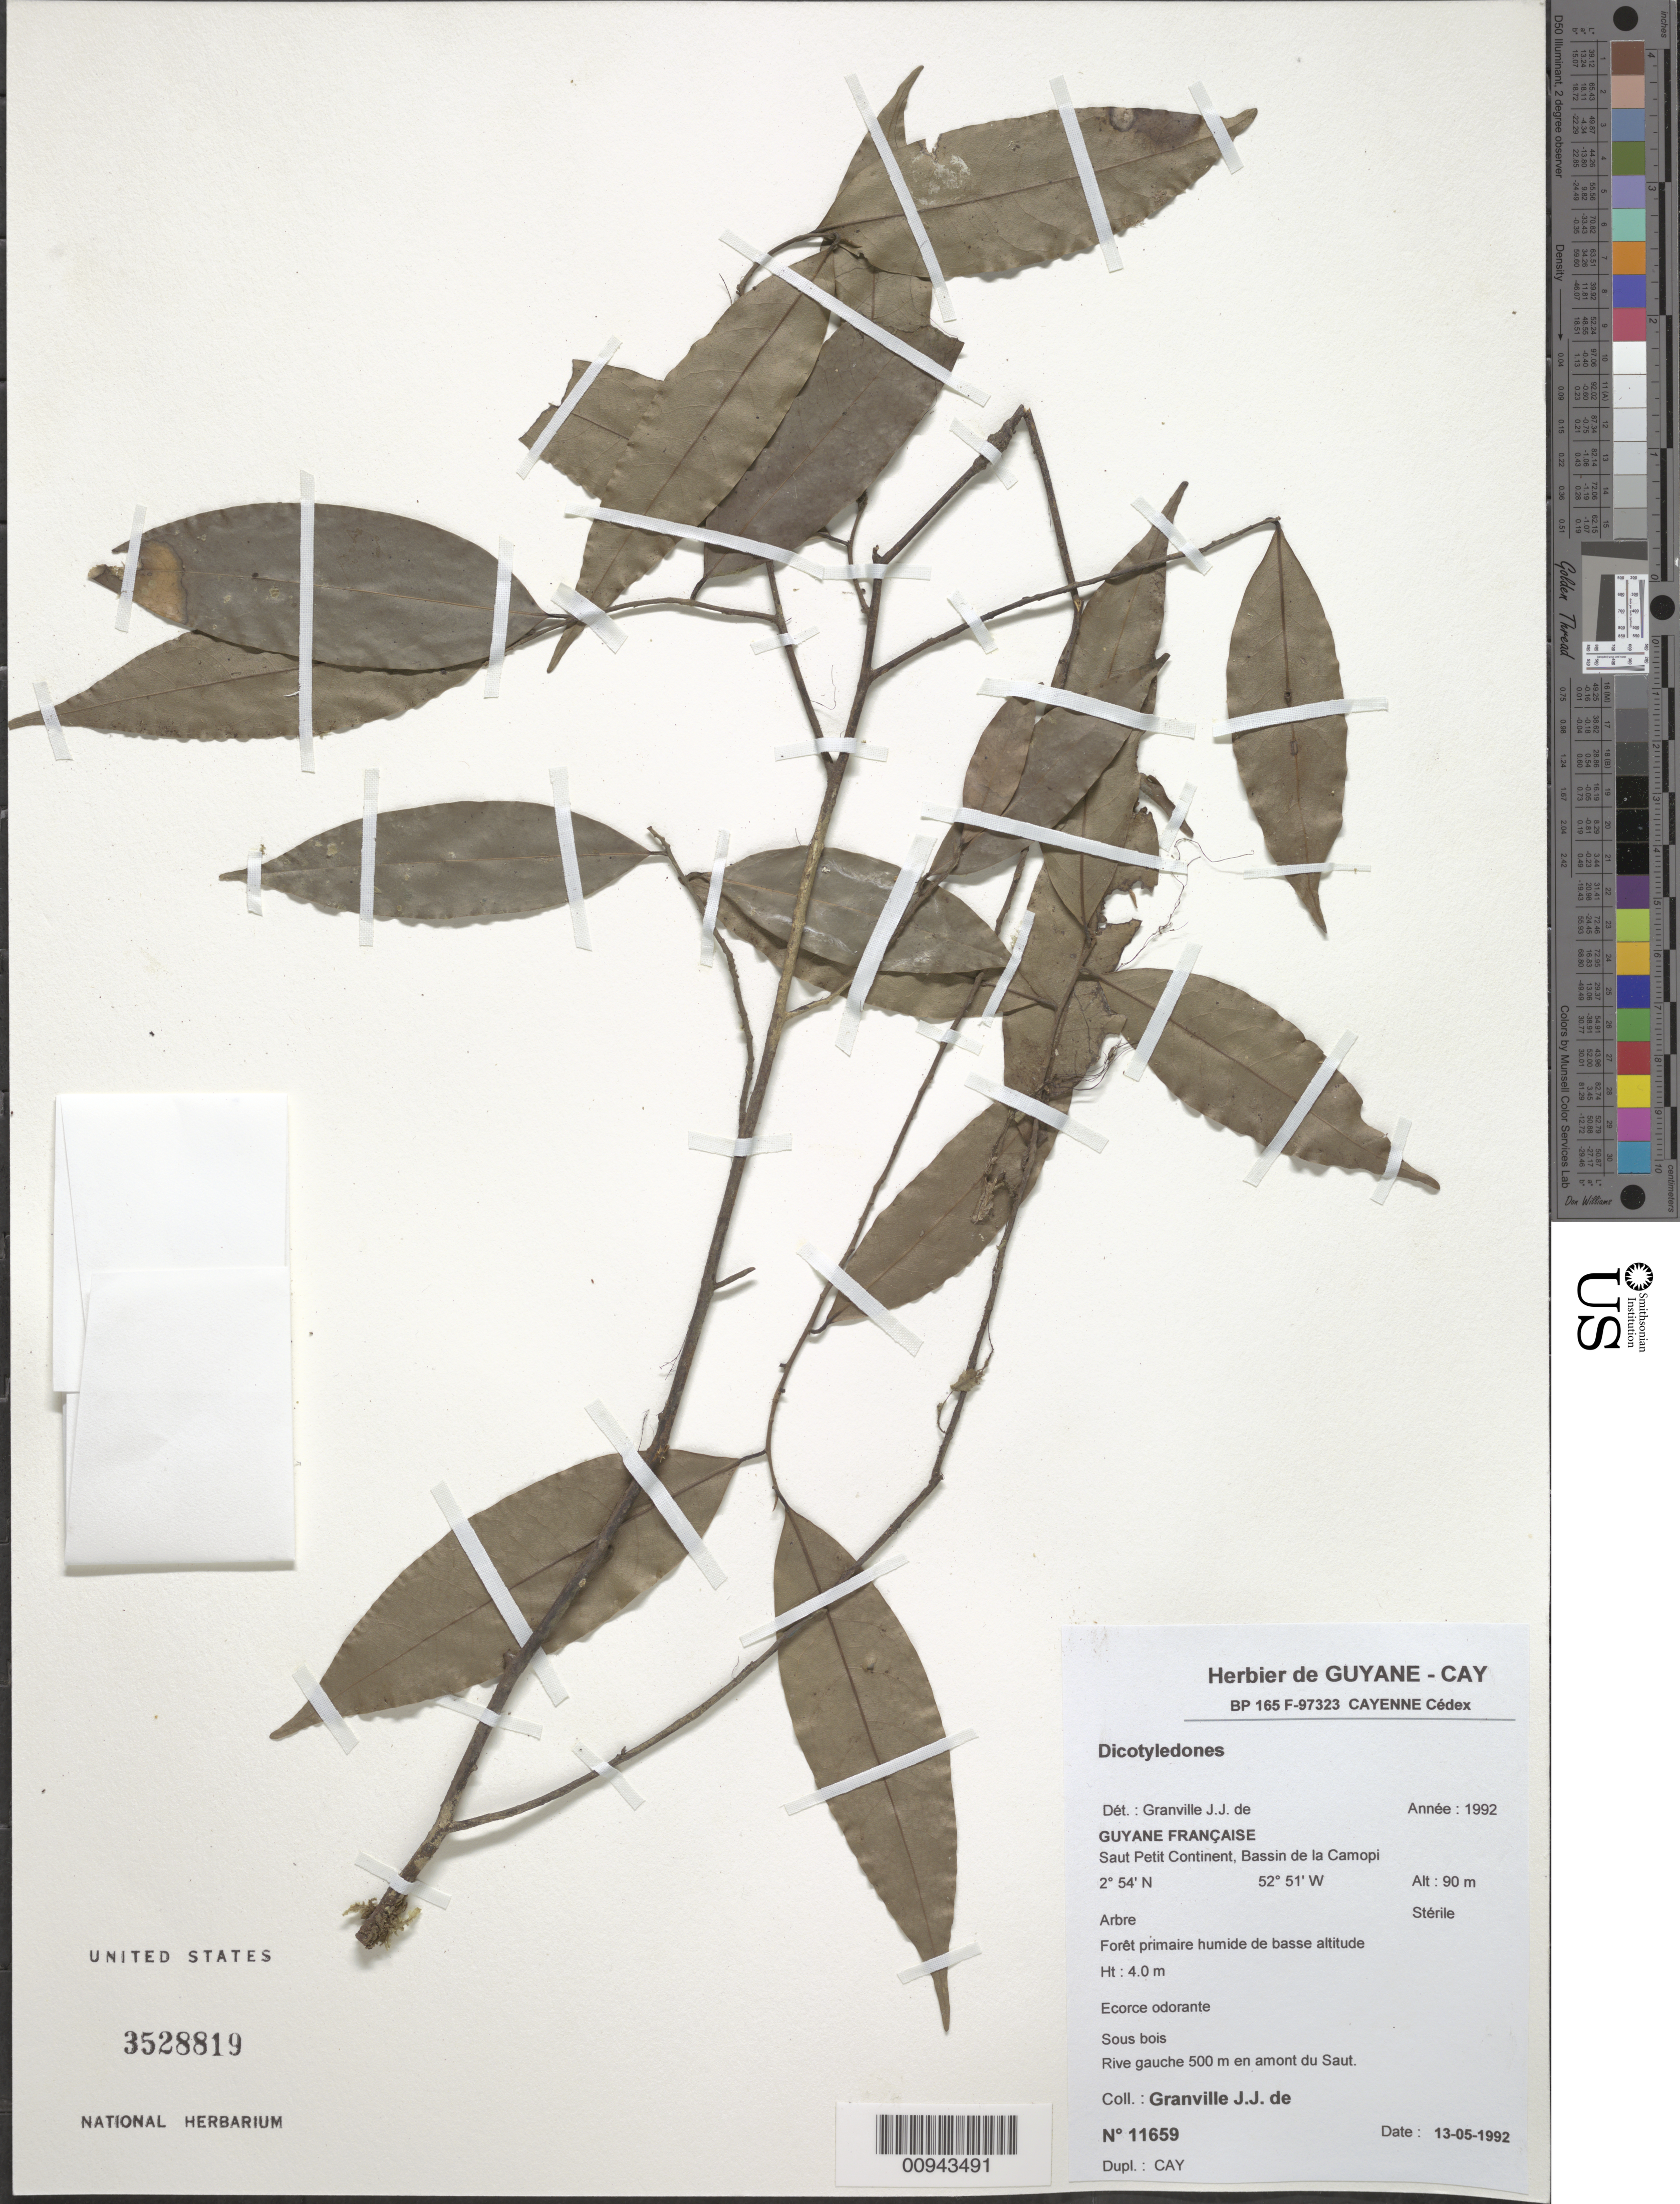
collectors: J.-J. de Granville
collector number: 11659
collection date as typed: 13-May-92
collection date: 1992-05-13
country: French Guiana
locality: Saut Petit Continent, Bassin de la Camopi. Rive gauche 500m en amont du Saut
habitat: Foret primaire humide de basse altitude. Sous bois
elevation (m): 90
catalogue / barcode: US 3528819